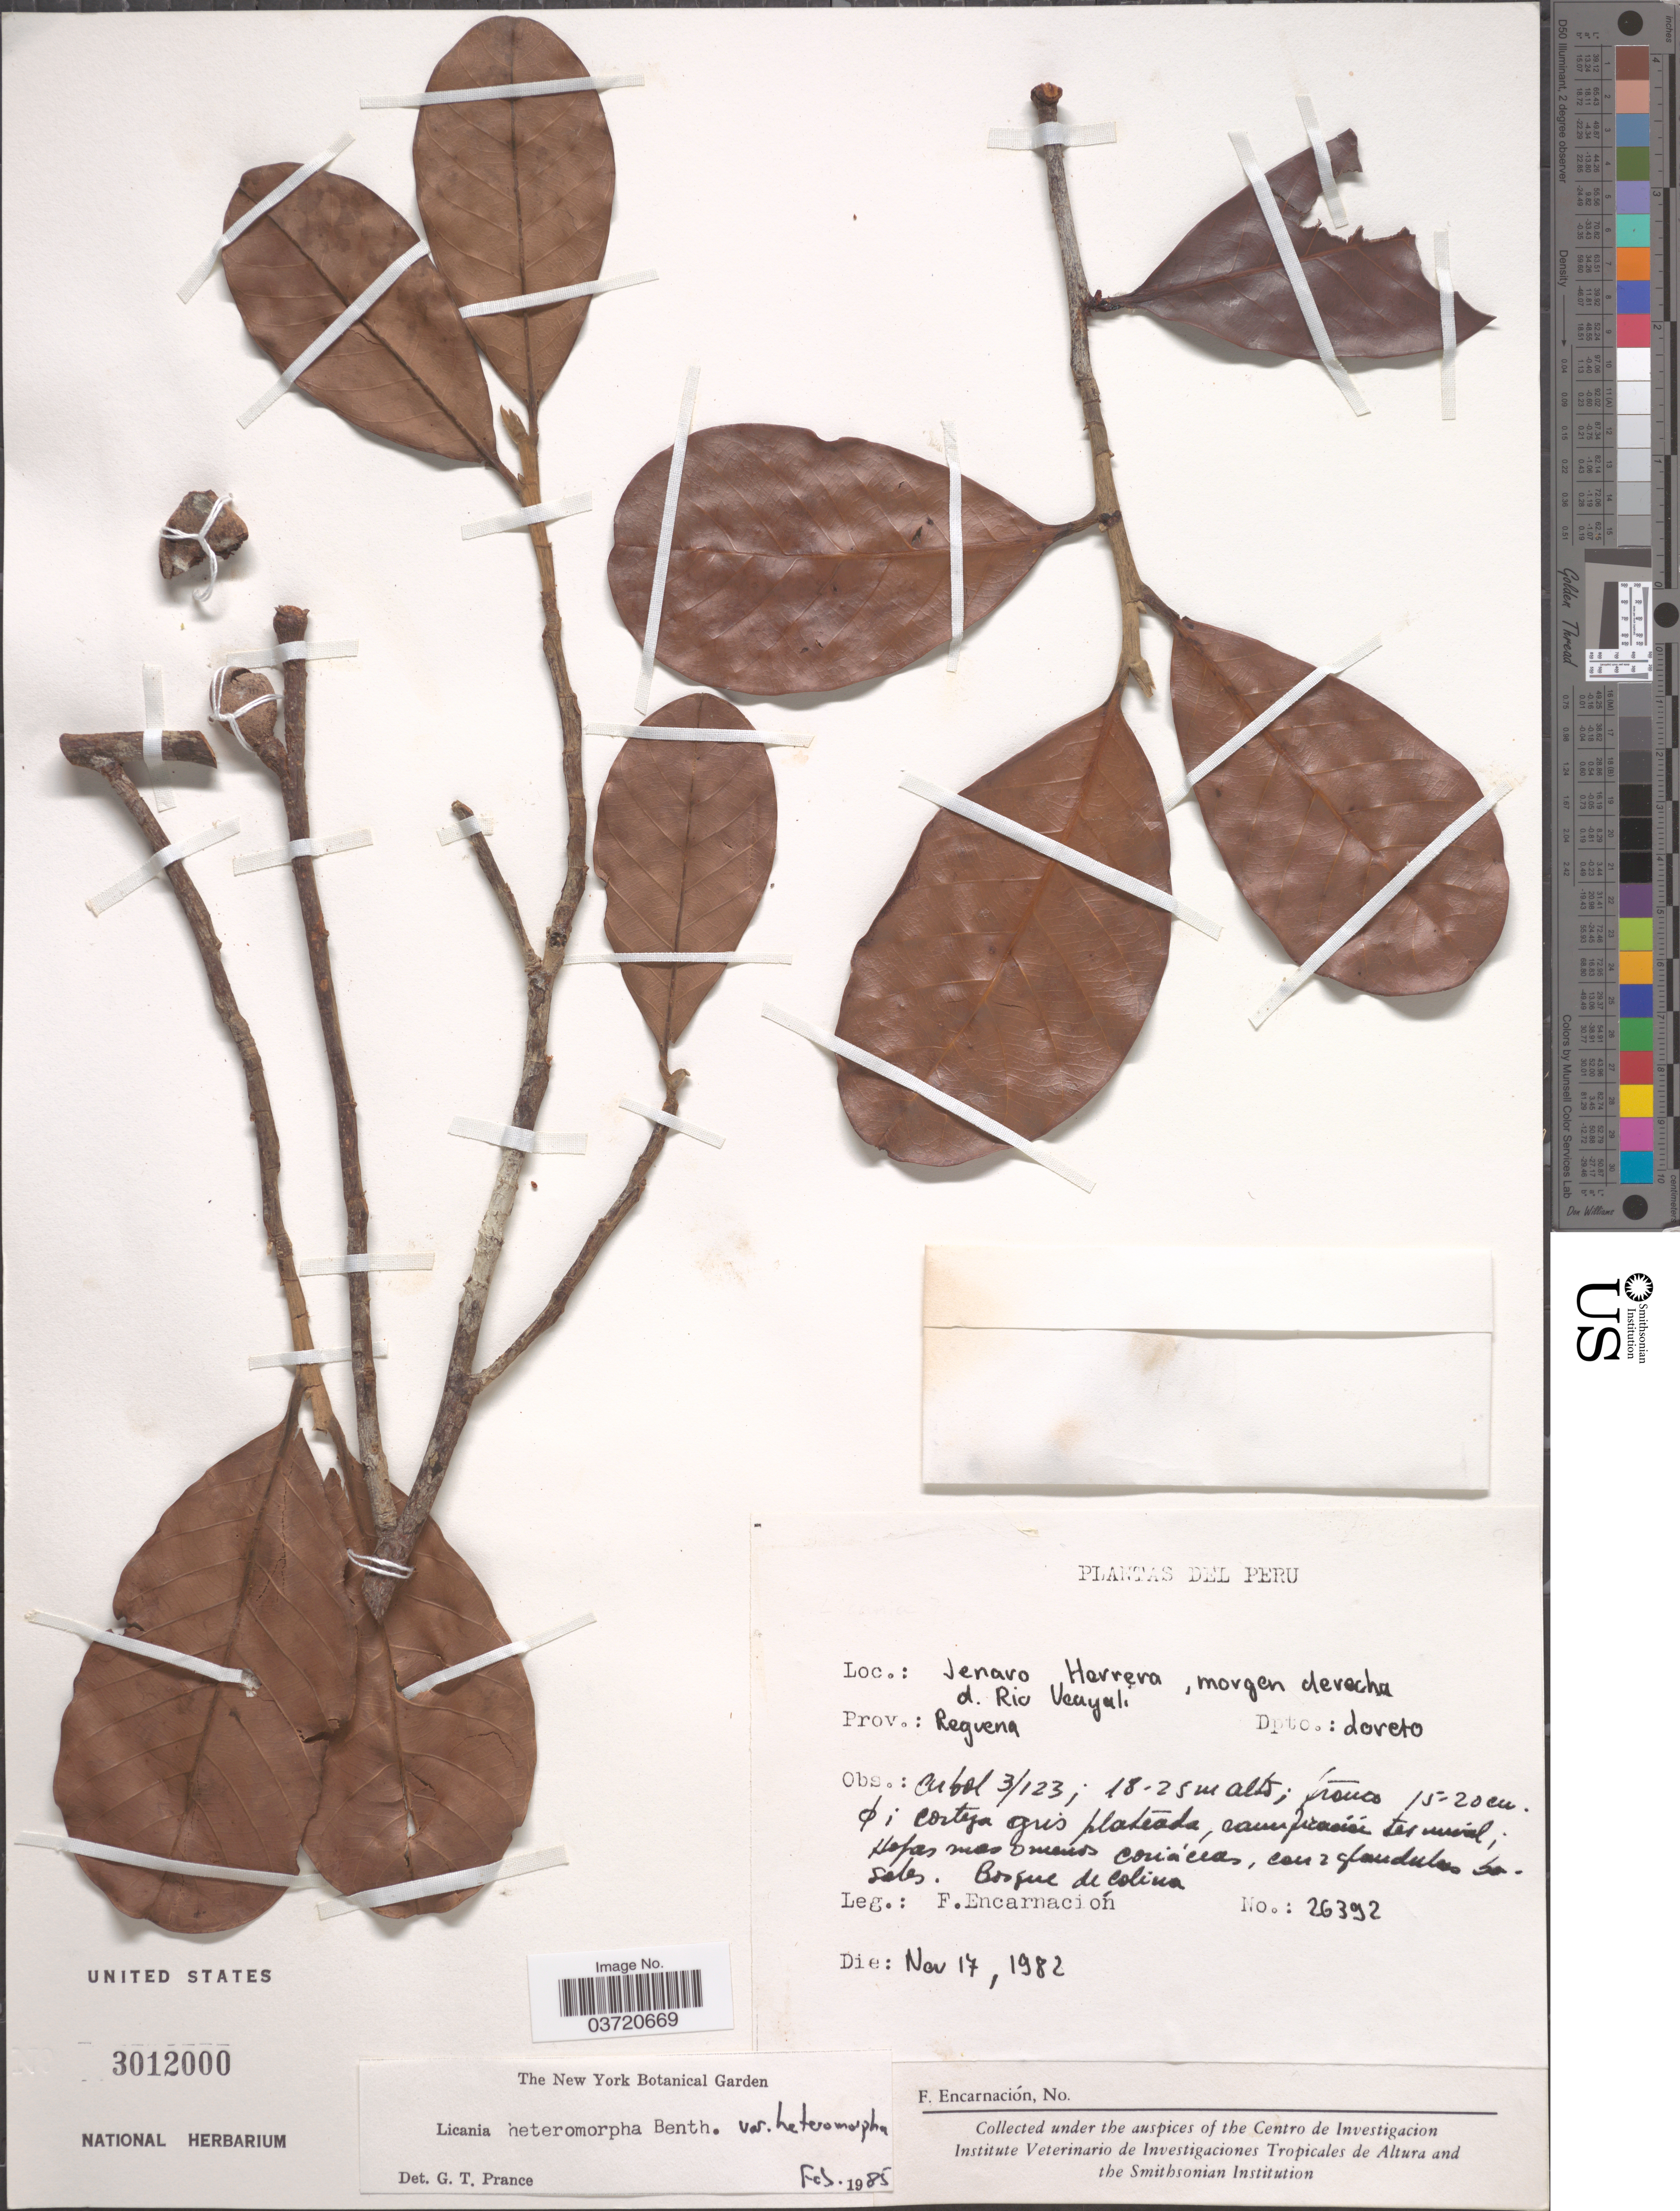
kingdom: Plantae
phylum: Tracheophyta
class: Magnoliopsida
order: Malpighiales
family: Chrysobalanaceae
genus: Hymenopus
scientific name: Hymenopus heteromorphus var. heteromorphus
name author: (Benth.) Sothers & Prance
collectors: F. Encarnación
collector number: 26392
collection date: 1982-11-17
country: Peru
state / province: Loreto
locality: Jenaro Herrera, margen derecha d. Rio Ucayali. Prov.: reguena Dpto.: Loreto.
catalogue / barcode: US 3012000